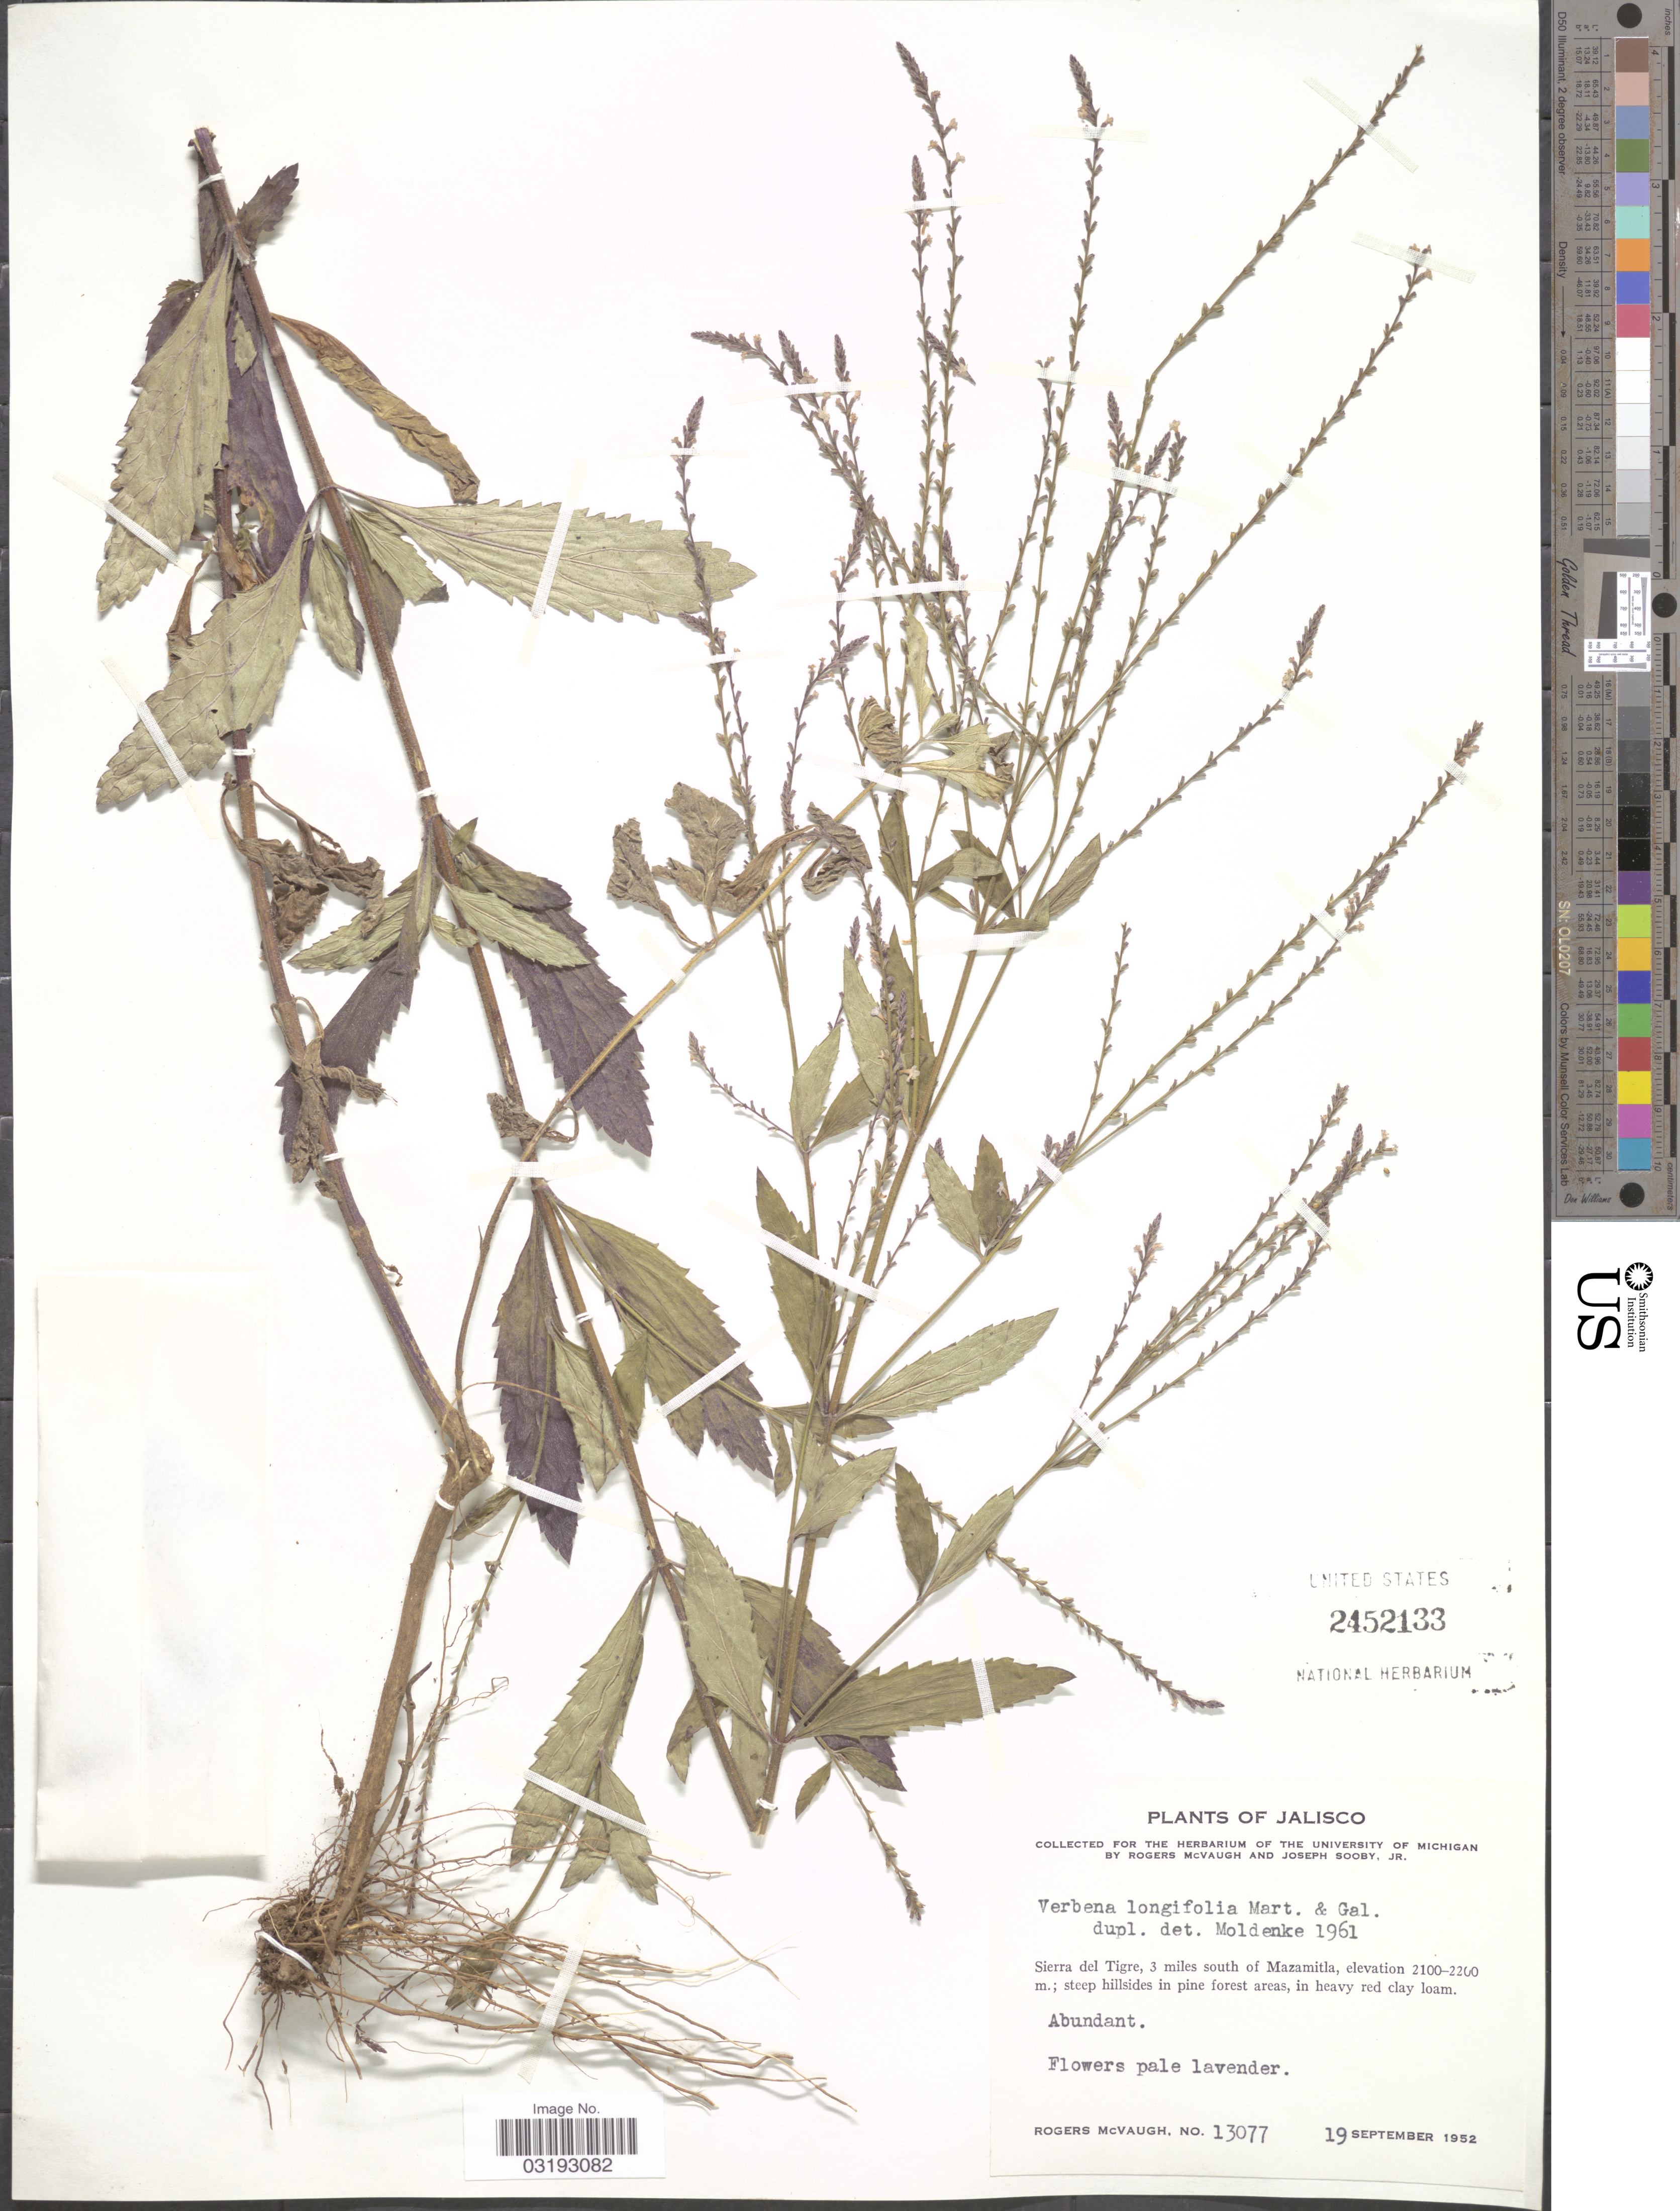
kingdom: Plantae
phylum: Tracheophyta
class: Magnoliopsida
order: Lamiales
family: Verbenaceae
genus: Verbena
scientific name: Verbena longifolia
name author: M. Martens & Galeotti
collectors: R. McVaugh & J. Sooby Jr.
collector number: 13077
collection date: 1952-09-19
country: Mexico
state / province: Jalisco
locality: Sierra del Tigre, 3 miles south of Mazamitla.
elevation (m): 2100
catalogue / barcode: US 2452133